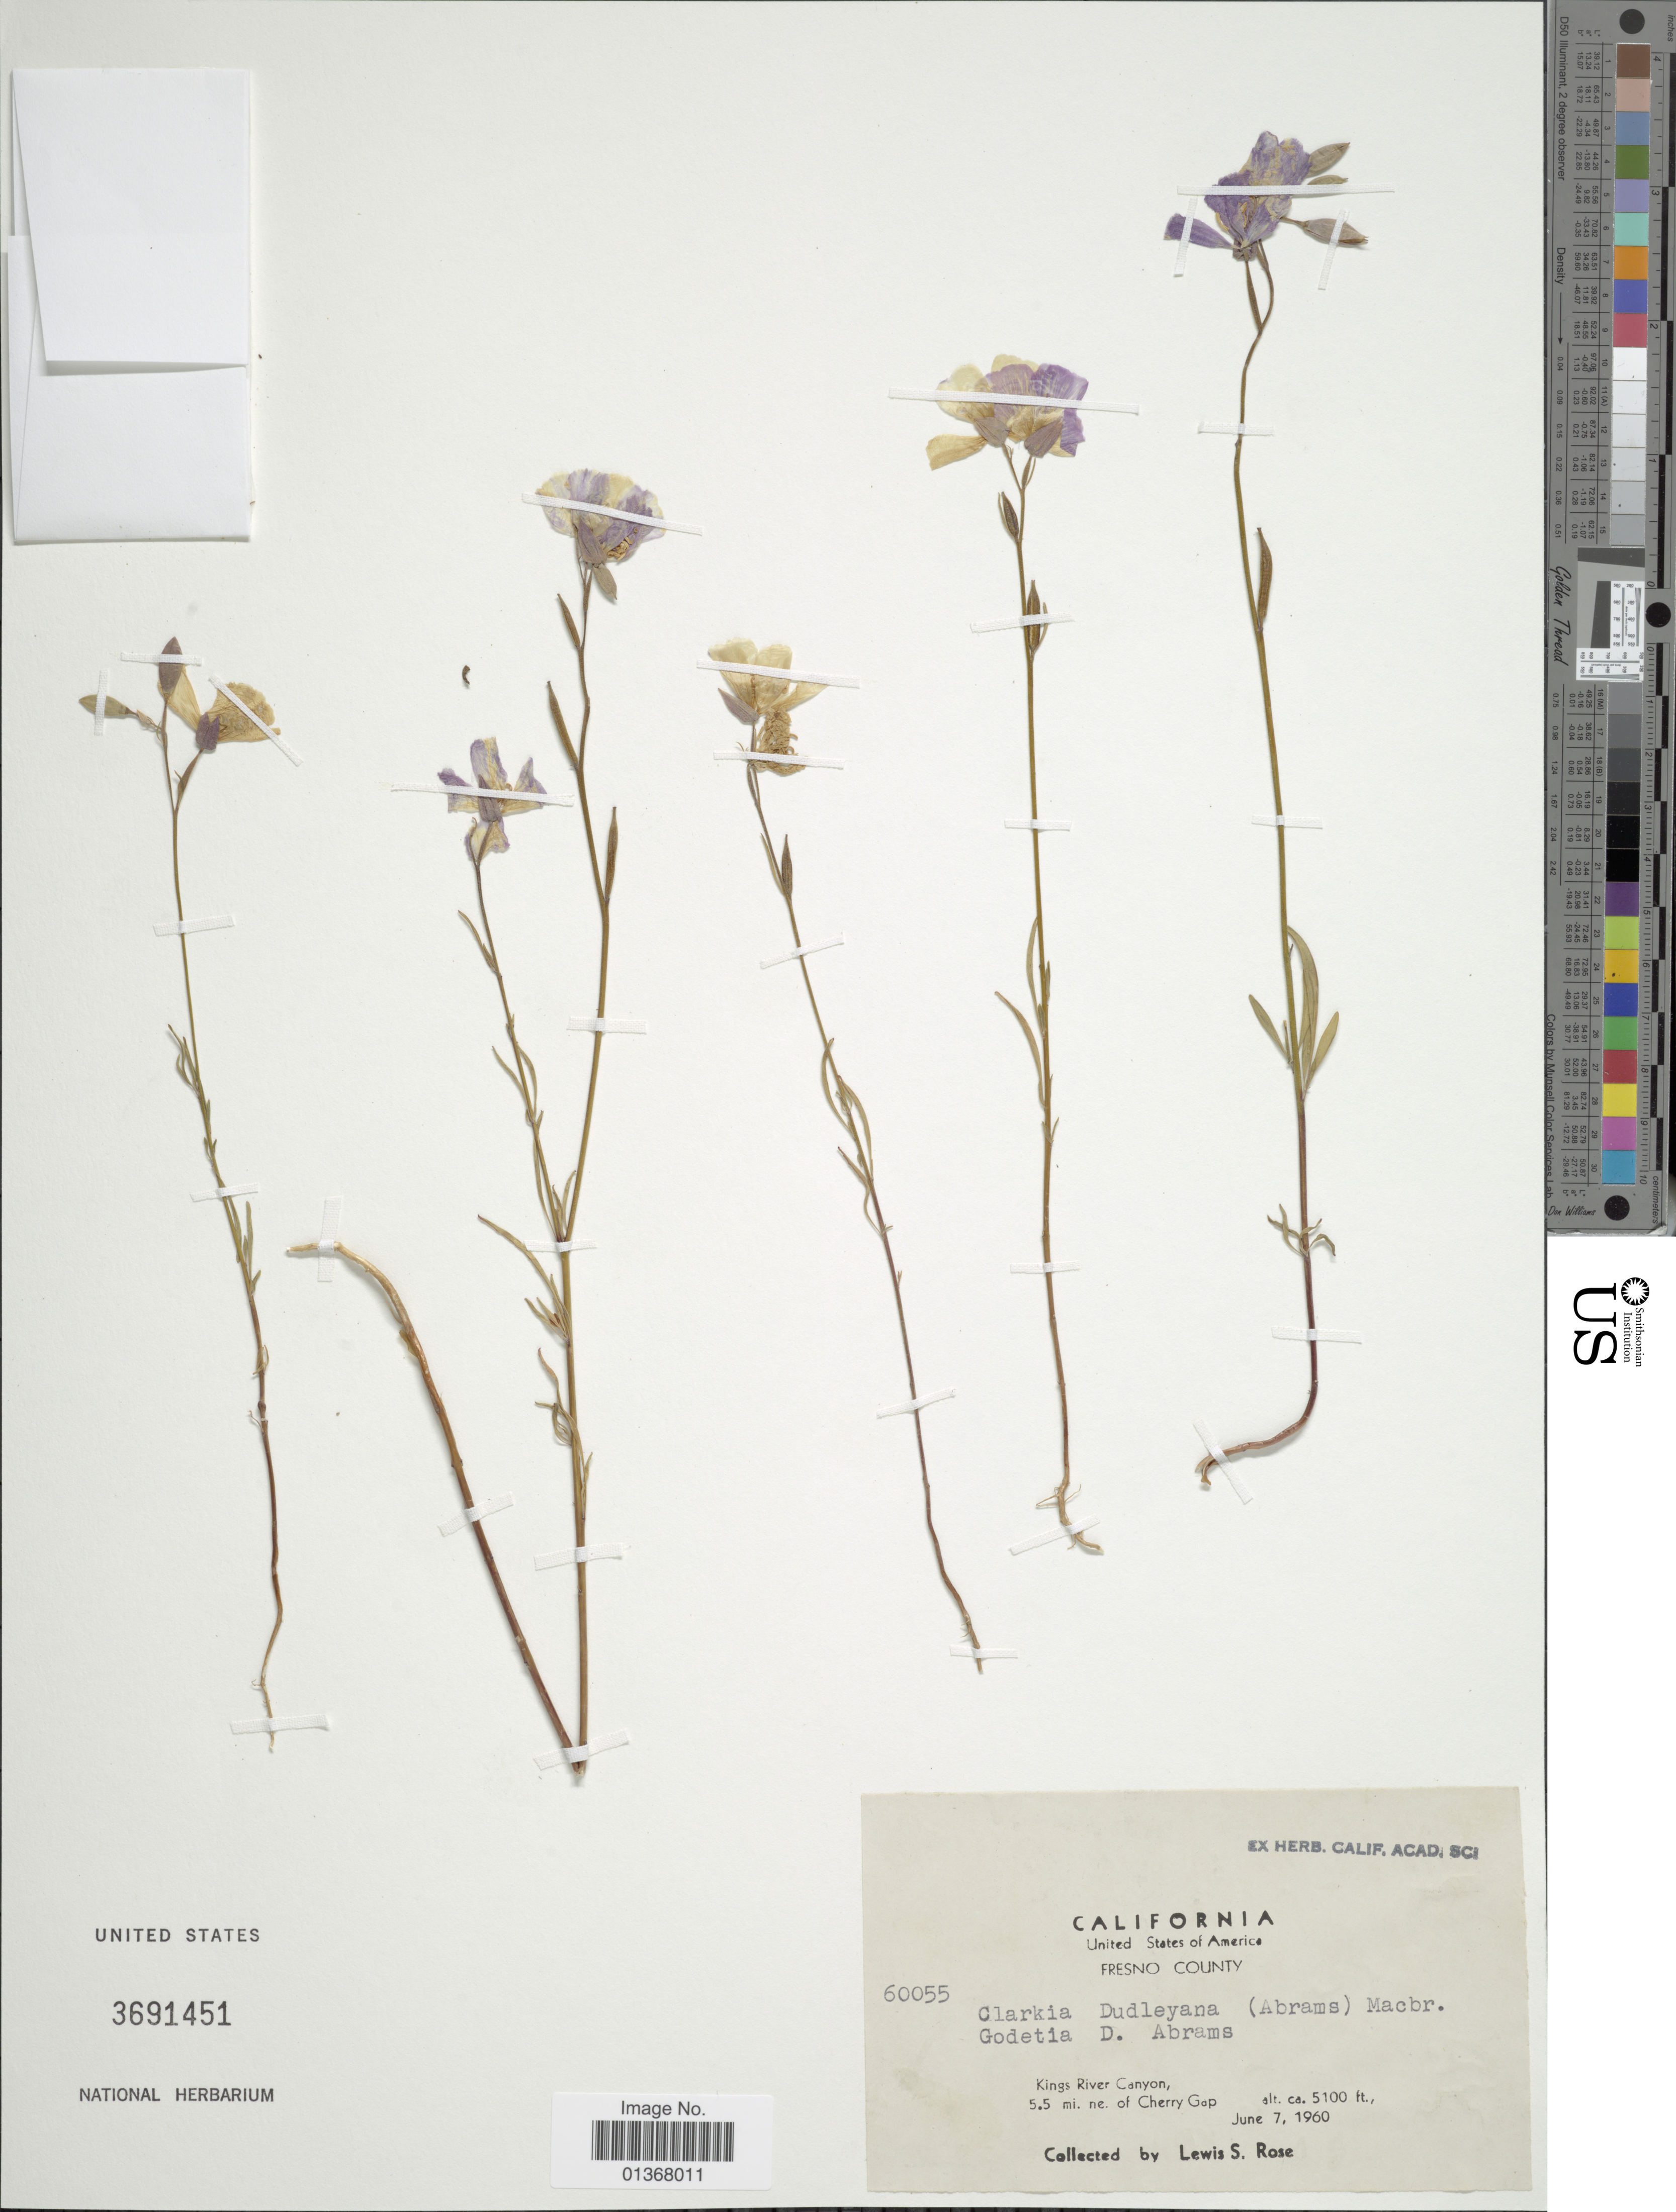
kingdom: Plantae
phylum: Tracheophyta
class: Magnoliopsida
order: Myrtales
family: Onagraceae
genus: Clarkia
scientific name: Clarkia dudleyana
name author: (Abrams) J.F. Macbr.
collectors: L. S. Rose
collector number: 60055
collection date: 1960-06-07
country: United States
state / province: California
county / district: Fresno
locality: Fresno County, Kings River Canyon, 5.5 mi. ne., of Cherry Gap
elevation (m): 1554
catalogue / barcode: US 3691451